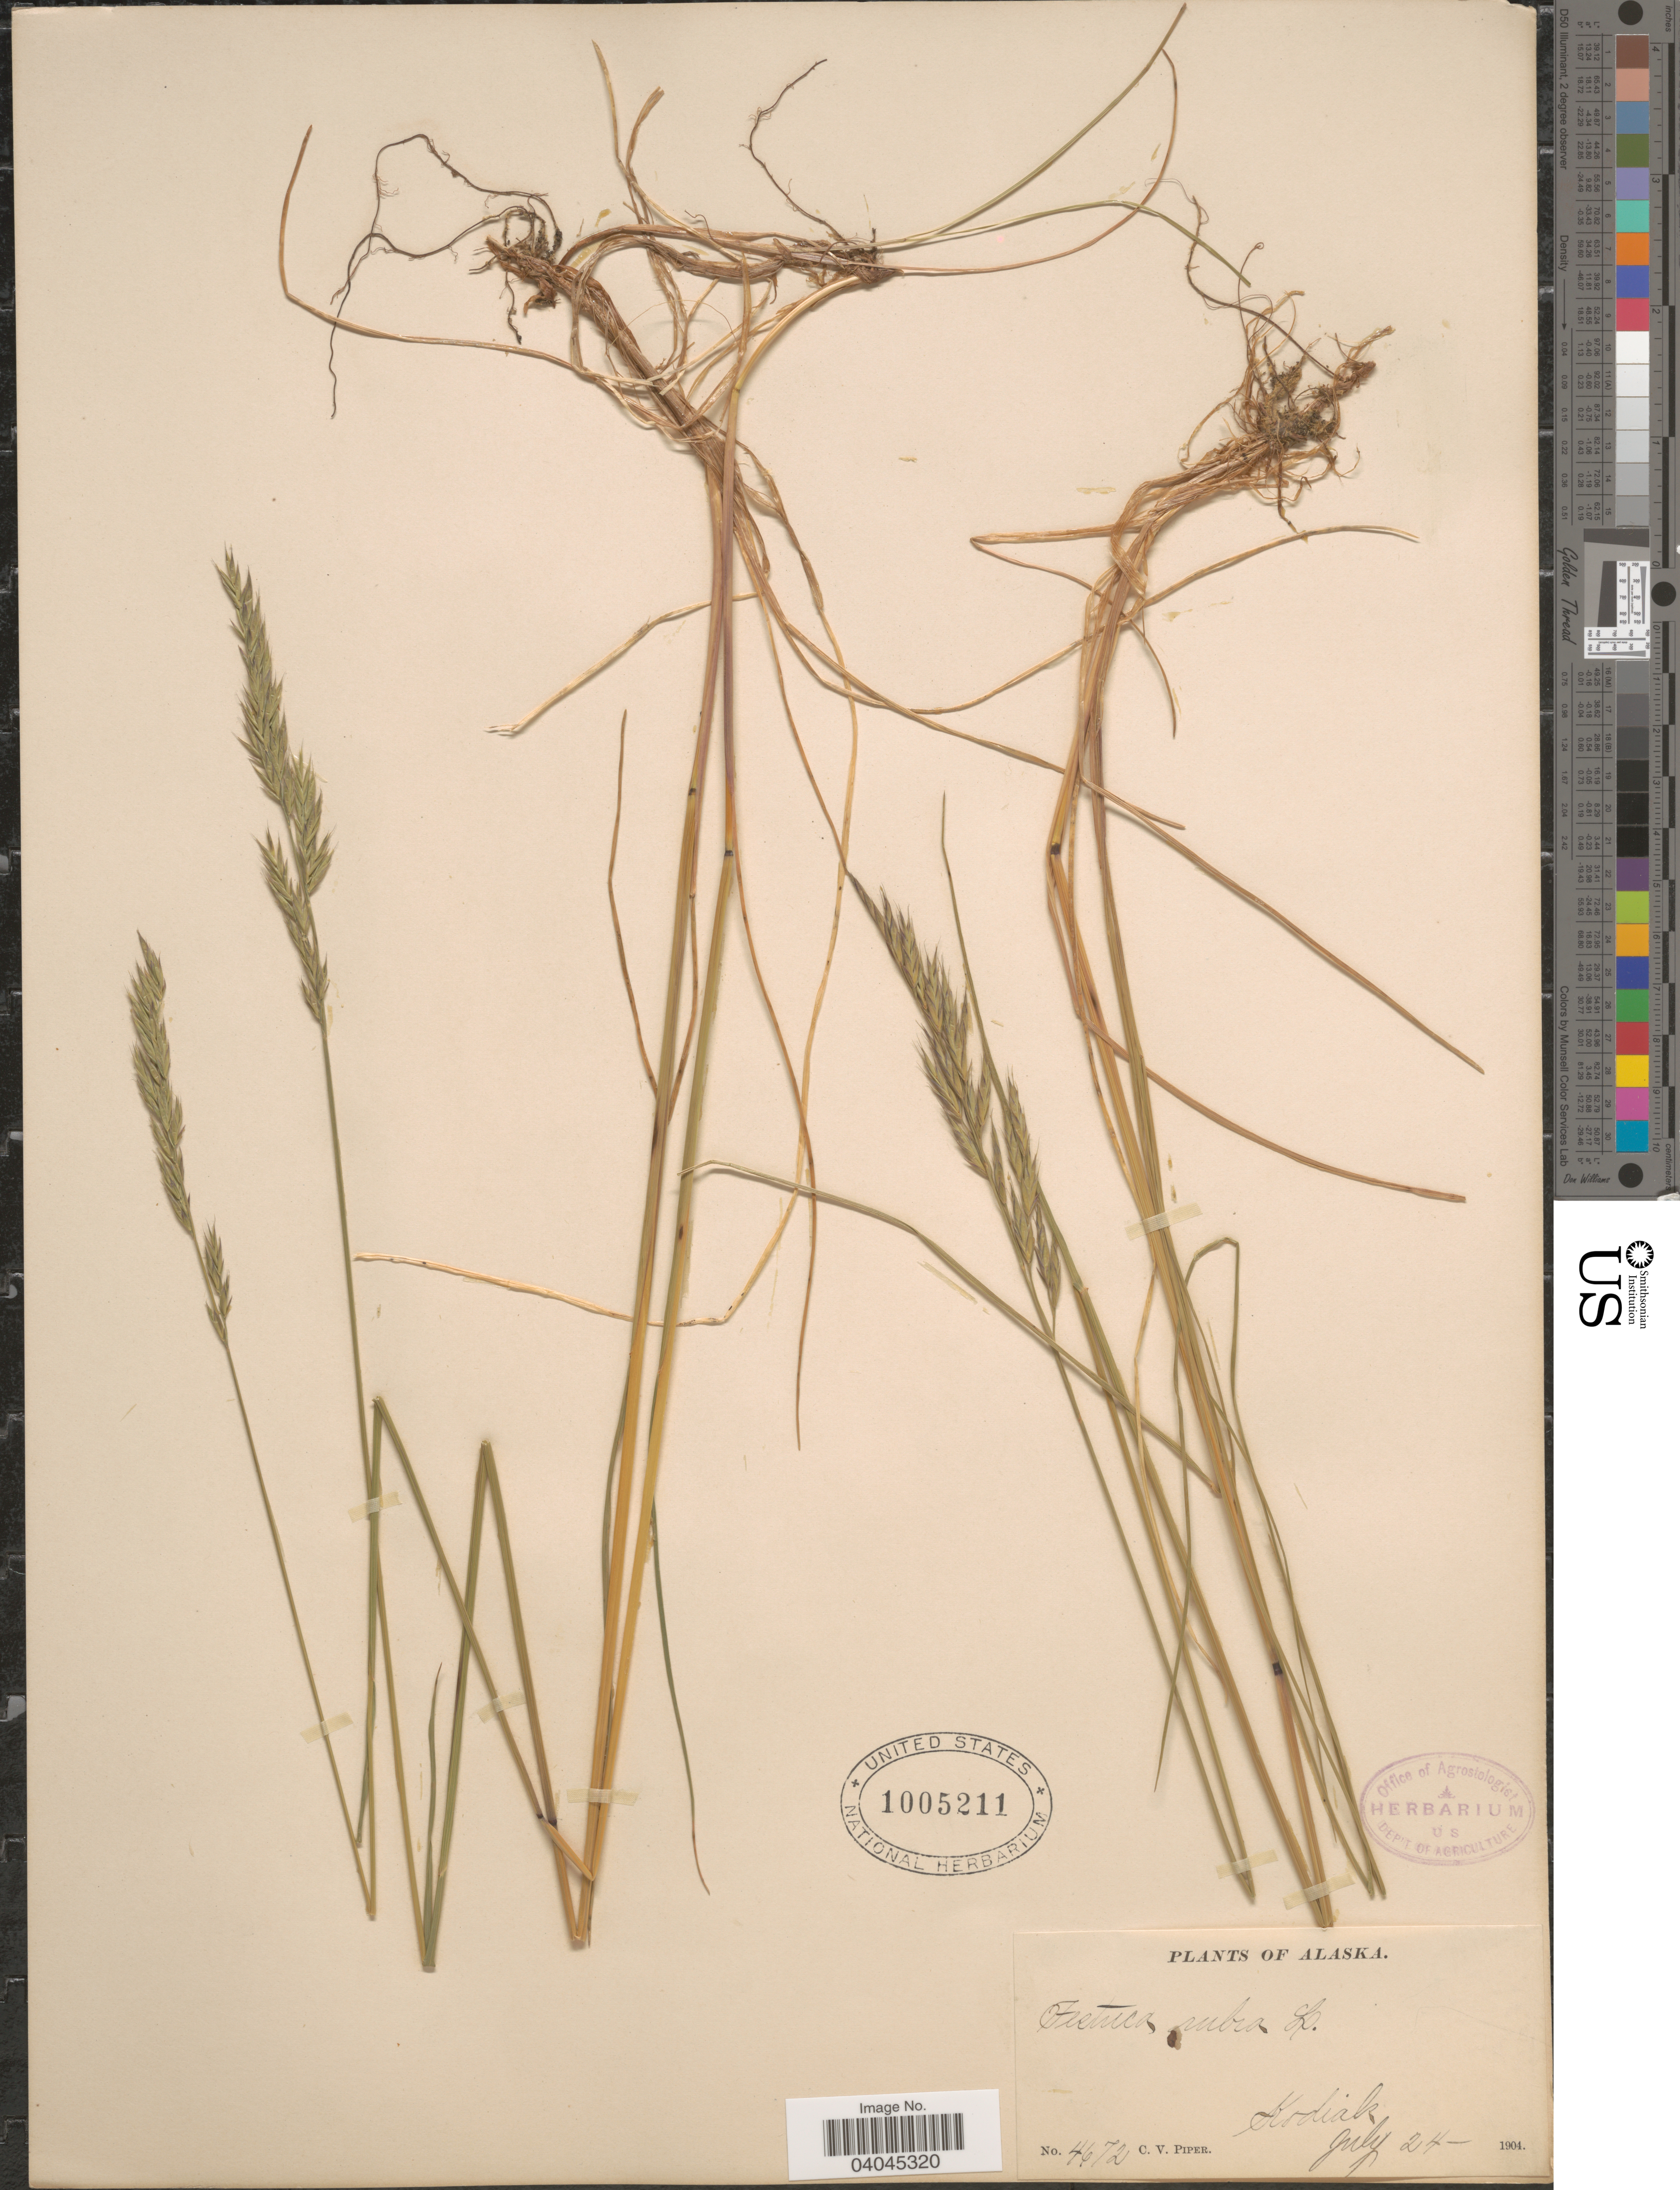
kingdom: Plantae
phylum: Tracheophyta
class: Liliopsida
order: Poales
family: Poaceae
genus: Festuca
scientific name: Festuca rubra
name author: L.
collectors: C. V. Piper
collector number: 4672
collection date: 1904-07-24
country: United States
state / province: Alaska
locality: Kodiak.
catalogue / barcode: US 1005211